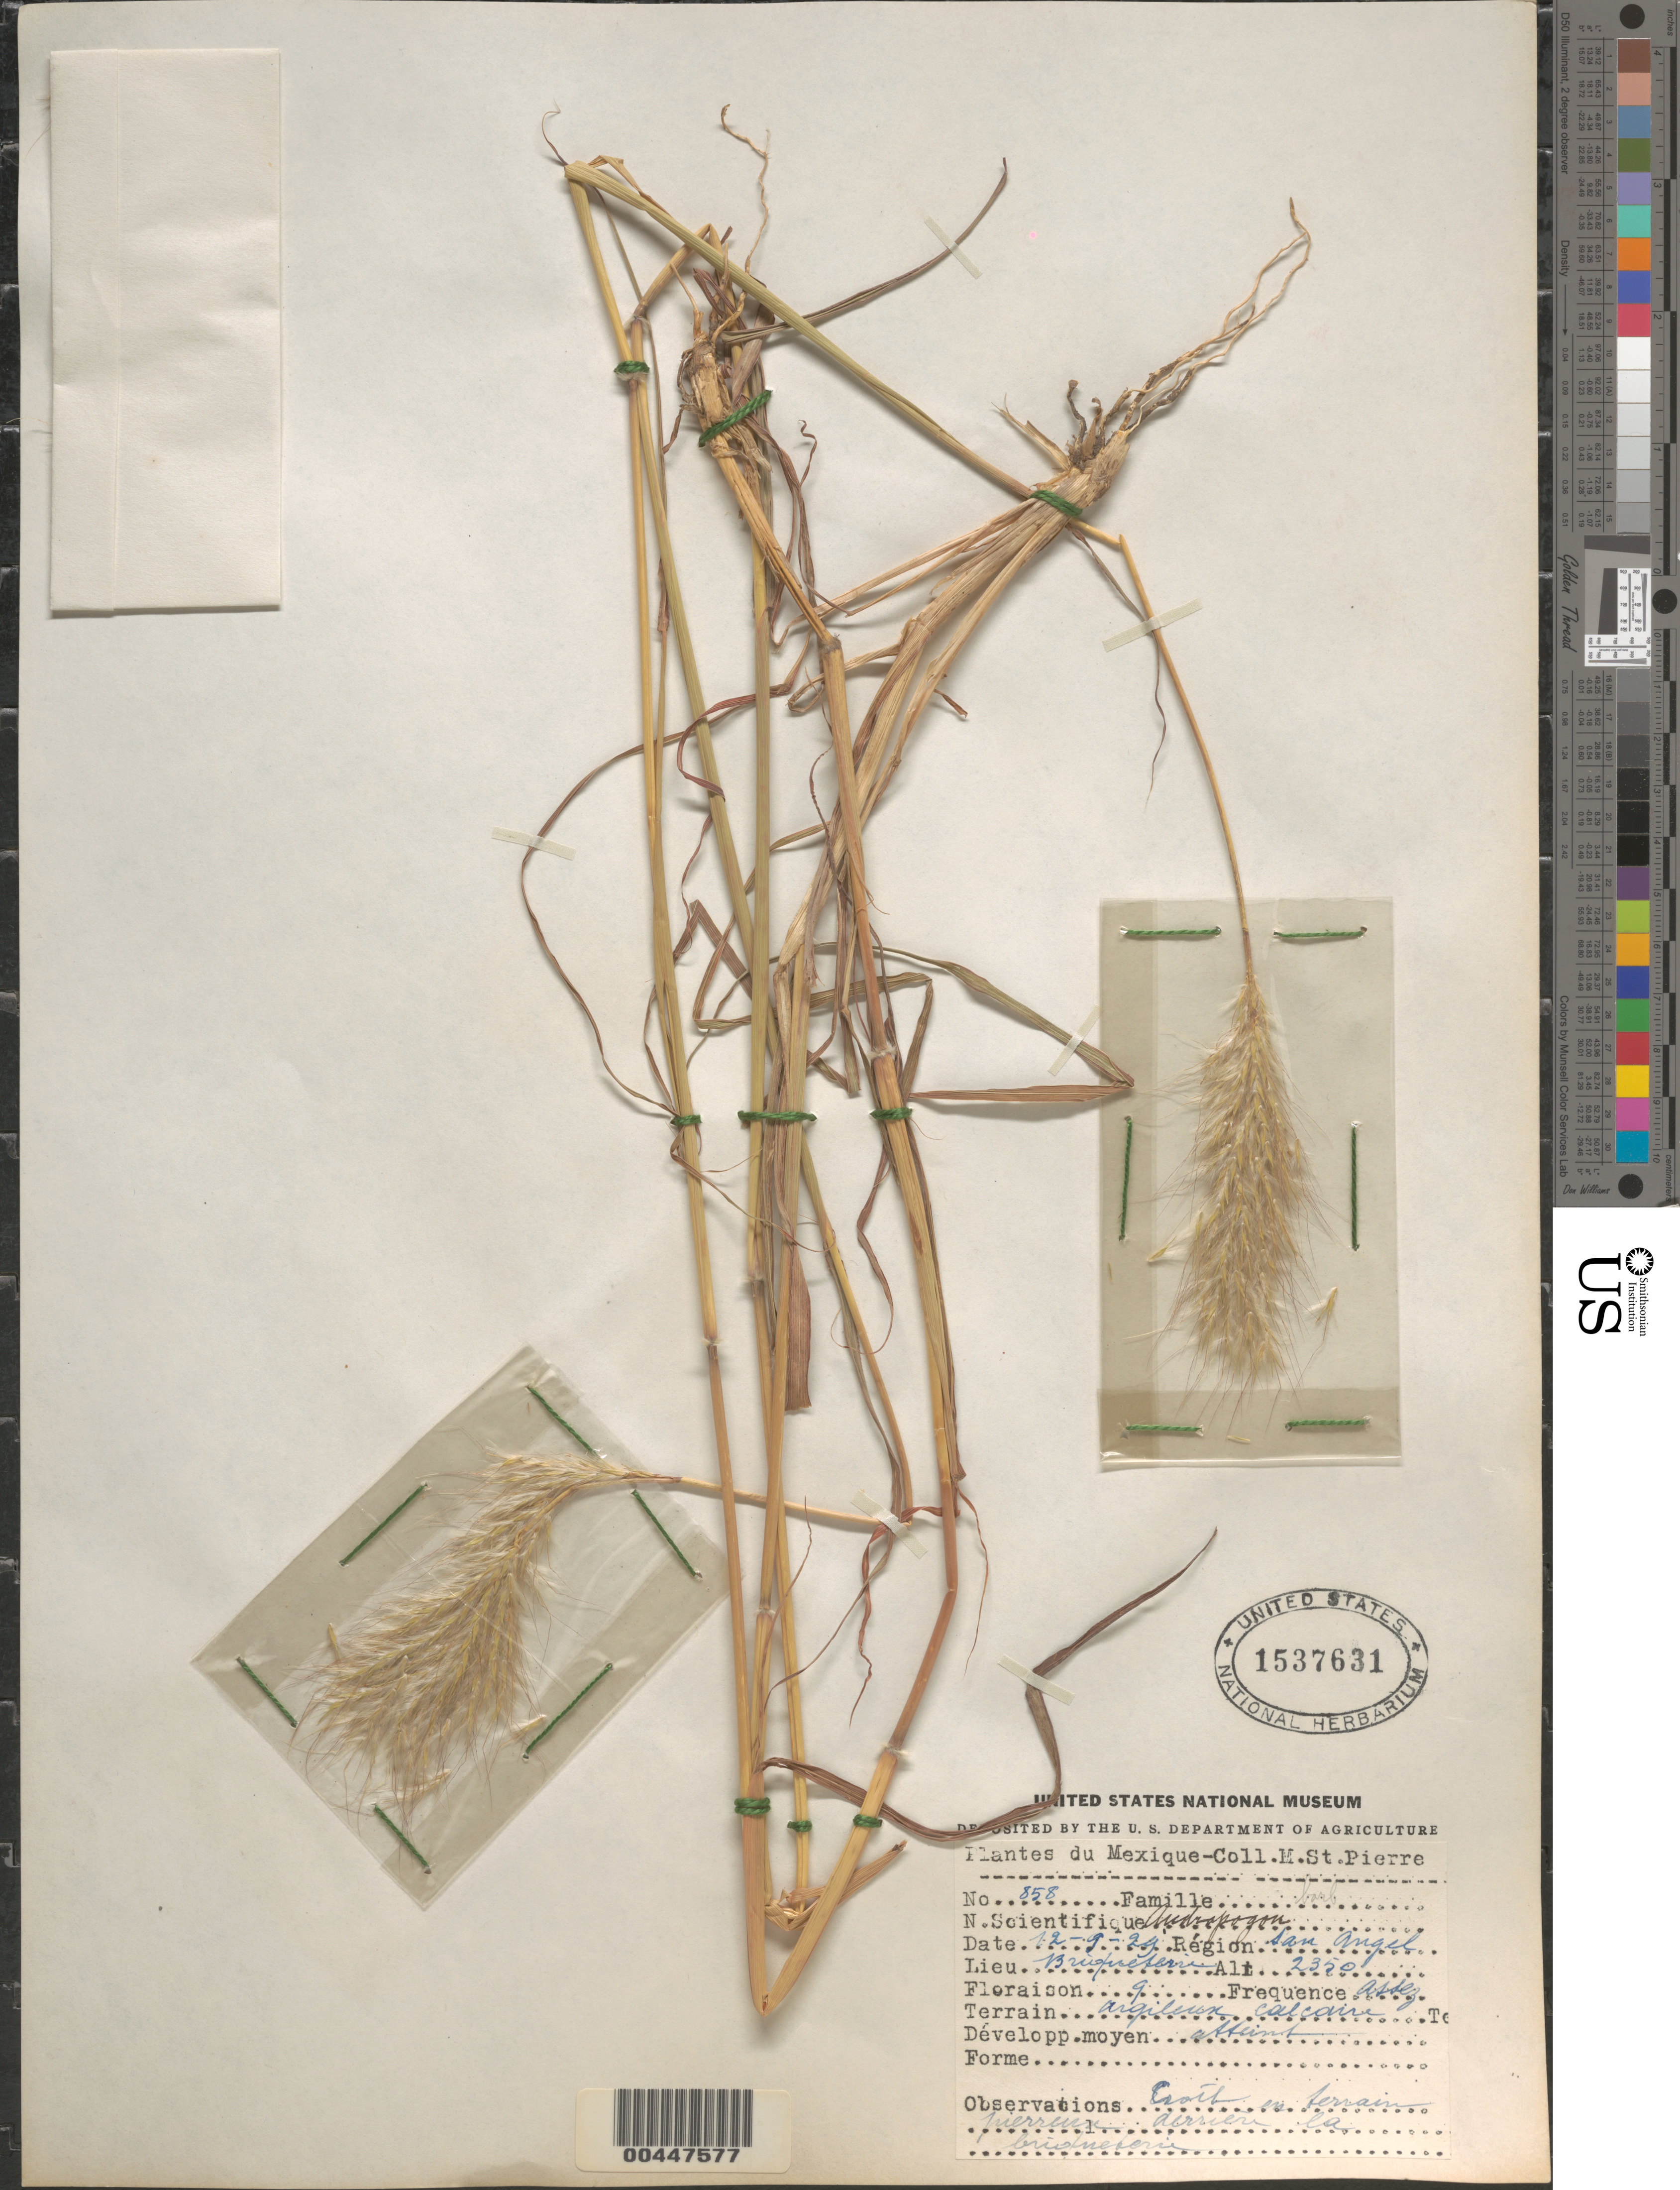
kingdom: Plantae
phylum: Tracheophyta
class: Liliopsida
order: Poales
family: Poaceae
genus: Andropogon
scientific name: Andropogon barbinodis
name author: Lag.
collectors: M. Saint-Pierre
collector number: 858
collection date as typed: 9 Dec 1929 or 12 Sep 1929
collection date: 1929-09-12 or 1929-12-09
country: Mexico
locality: San Angel, Brúxueterrè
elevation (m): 2350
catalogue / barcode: US 1537631